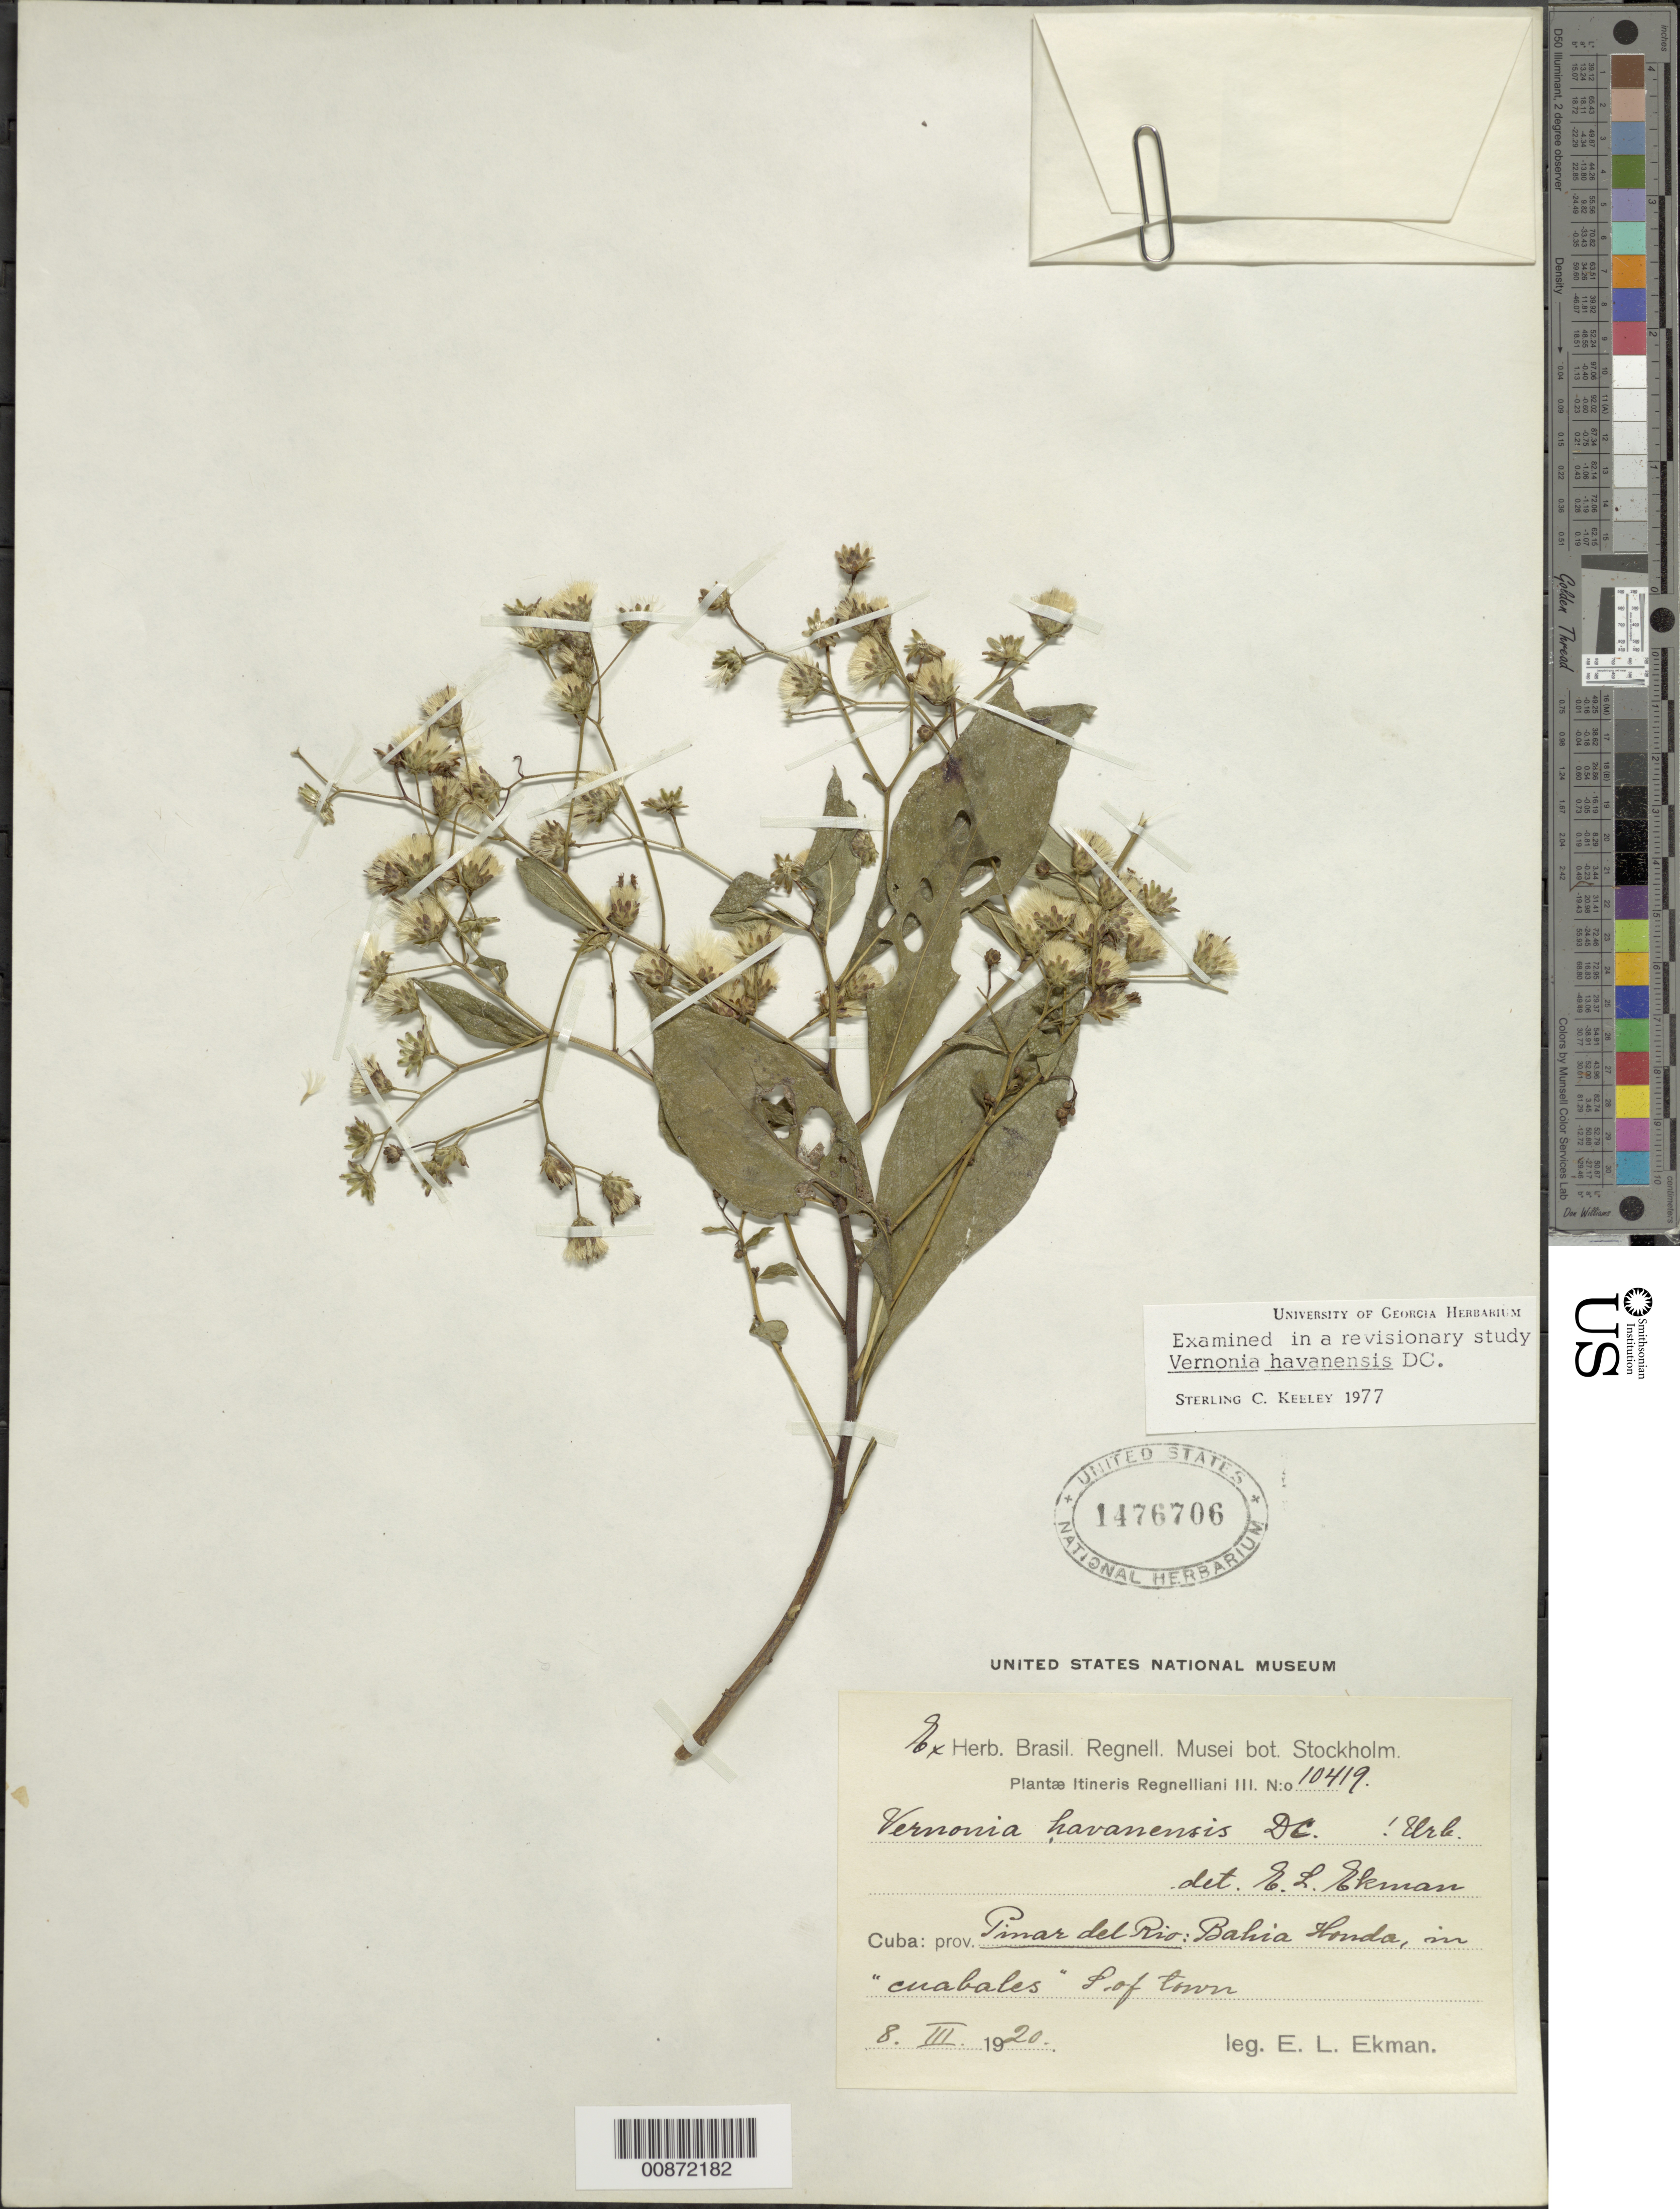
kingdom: Plantae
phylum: Tracheophyta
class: Magnoliopsida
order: Asterales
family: Asteraceae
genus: Vernonanthura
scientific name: Vernonanthura havanensis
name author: (DC.) H. Rob.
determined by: Ekman, E. L.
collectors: E. L. Ekman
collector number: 10419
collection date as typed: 08 Mar 1920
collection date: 1920-03-08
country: Cuba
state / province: Pinar del Río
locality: Bahia Honda, S. of town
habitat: In cuabales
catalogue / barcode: US 1476706